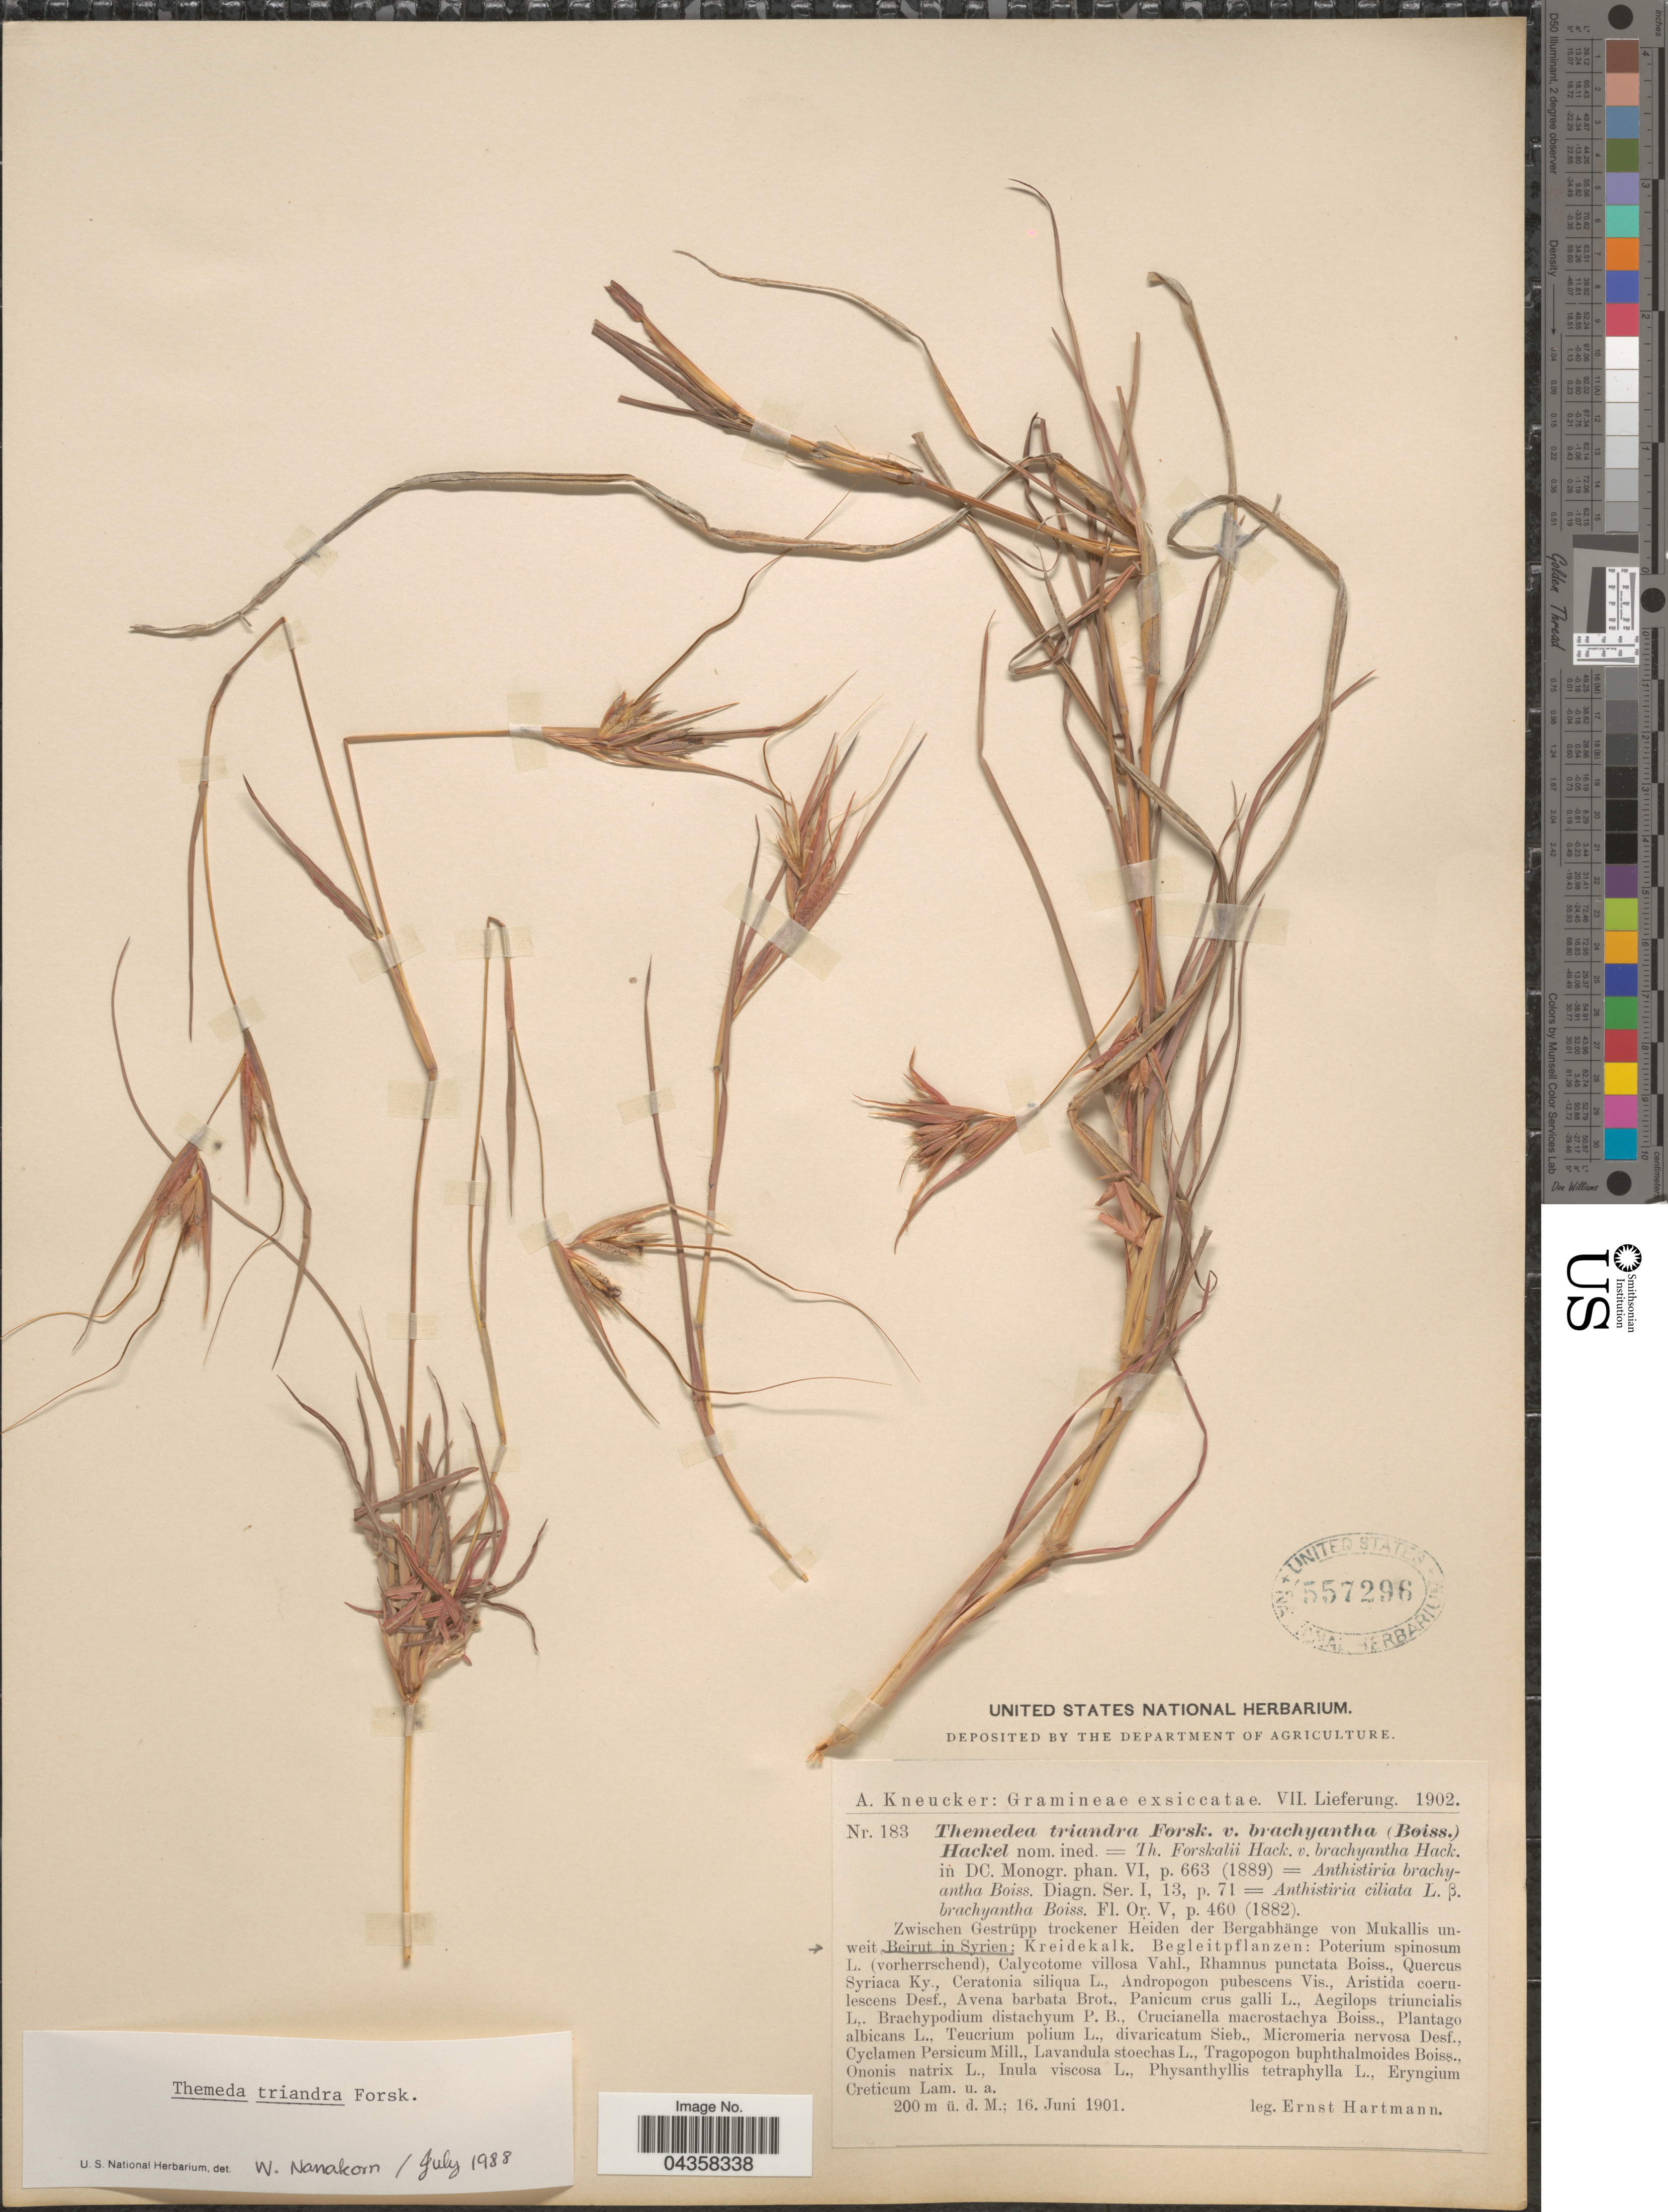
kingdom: Plantae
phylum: Tracheophyta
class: Liliopsida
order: Poales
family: Poaceae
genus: Themeda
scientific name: Themeda triandra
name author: Forssk.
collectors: E. Hartmann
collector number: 183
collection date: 1901-06-16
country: Lebanon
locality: Zwischen Gestrüpp trockener Heiden der Bergabhänge von Mukallis unweit Beirut in Syrien.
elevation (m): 200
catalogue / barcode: US 557296